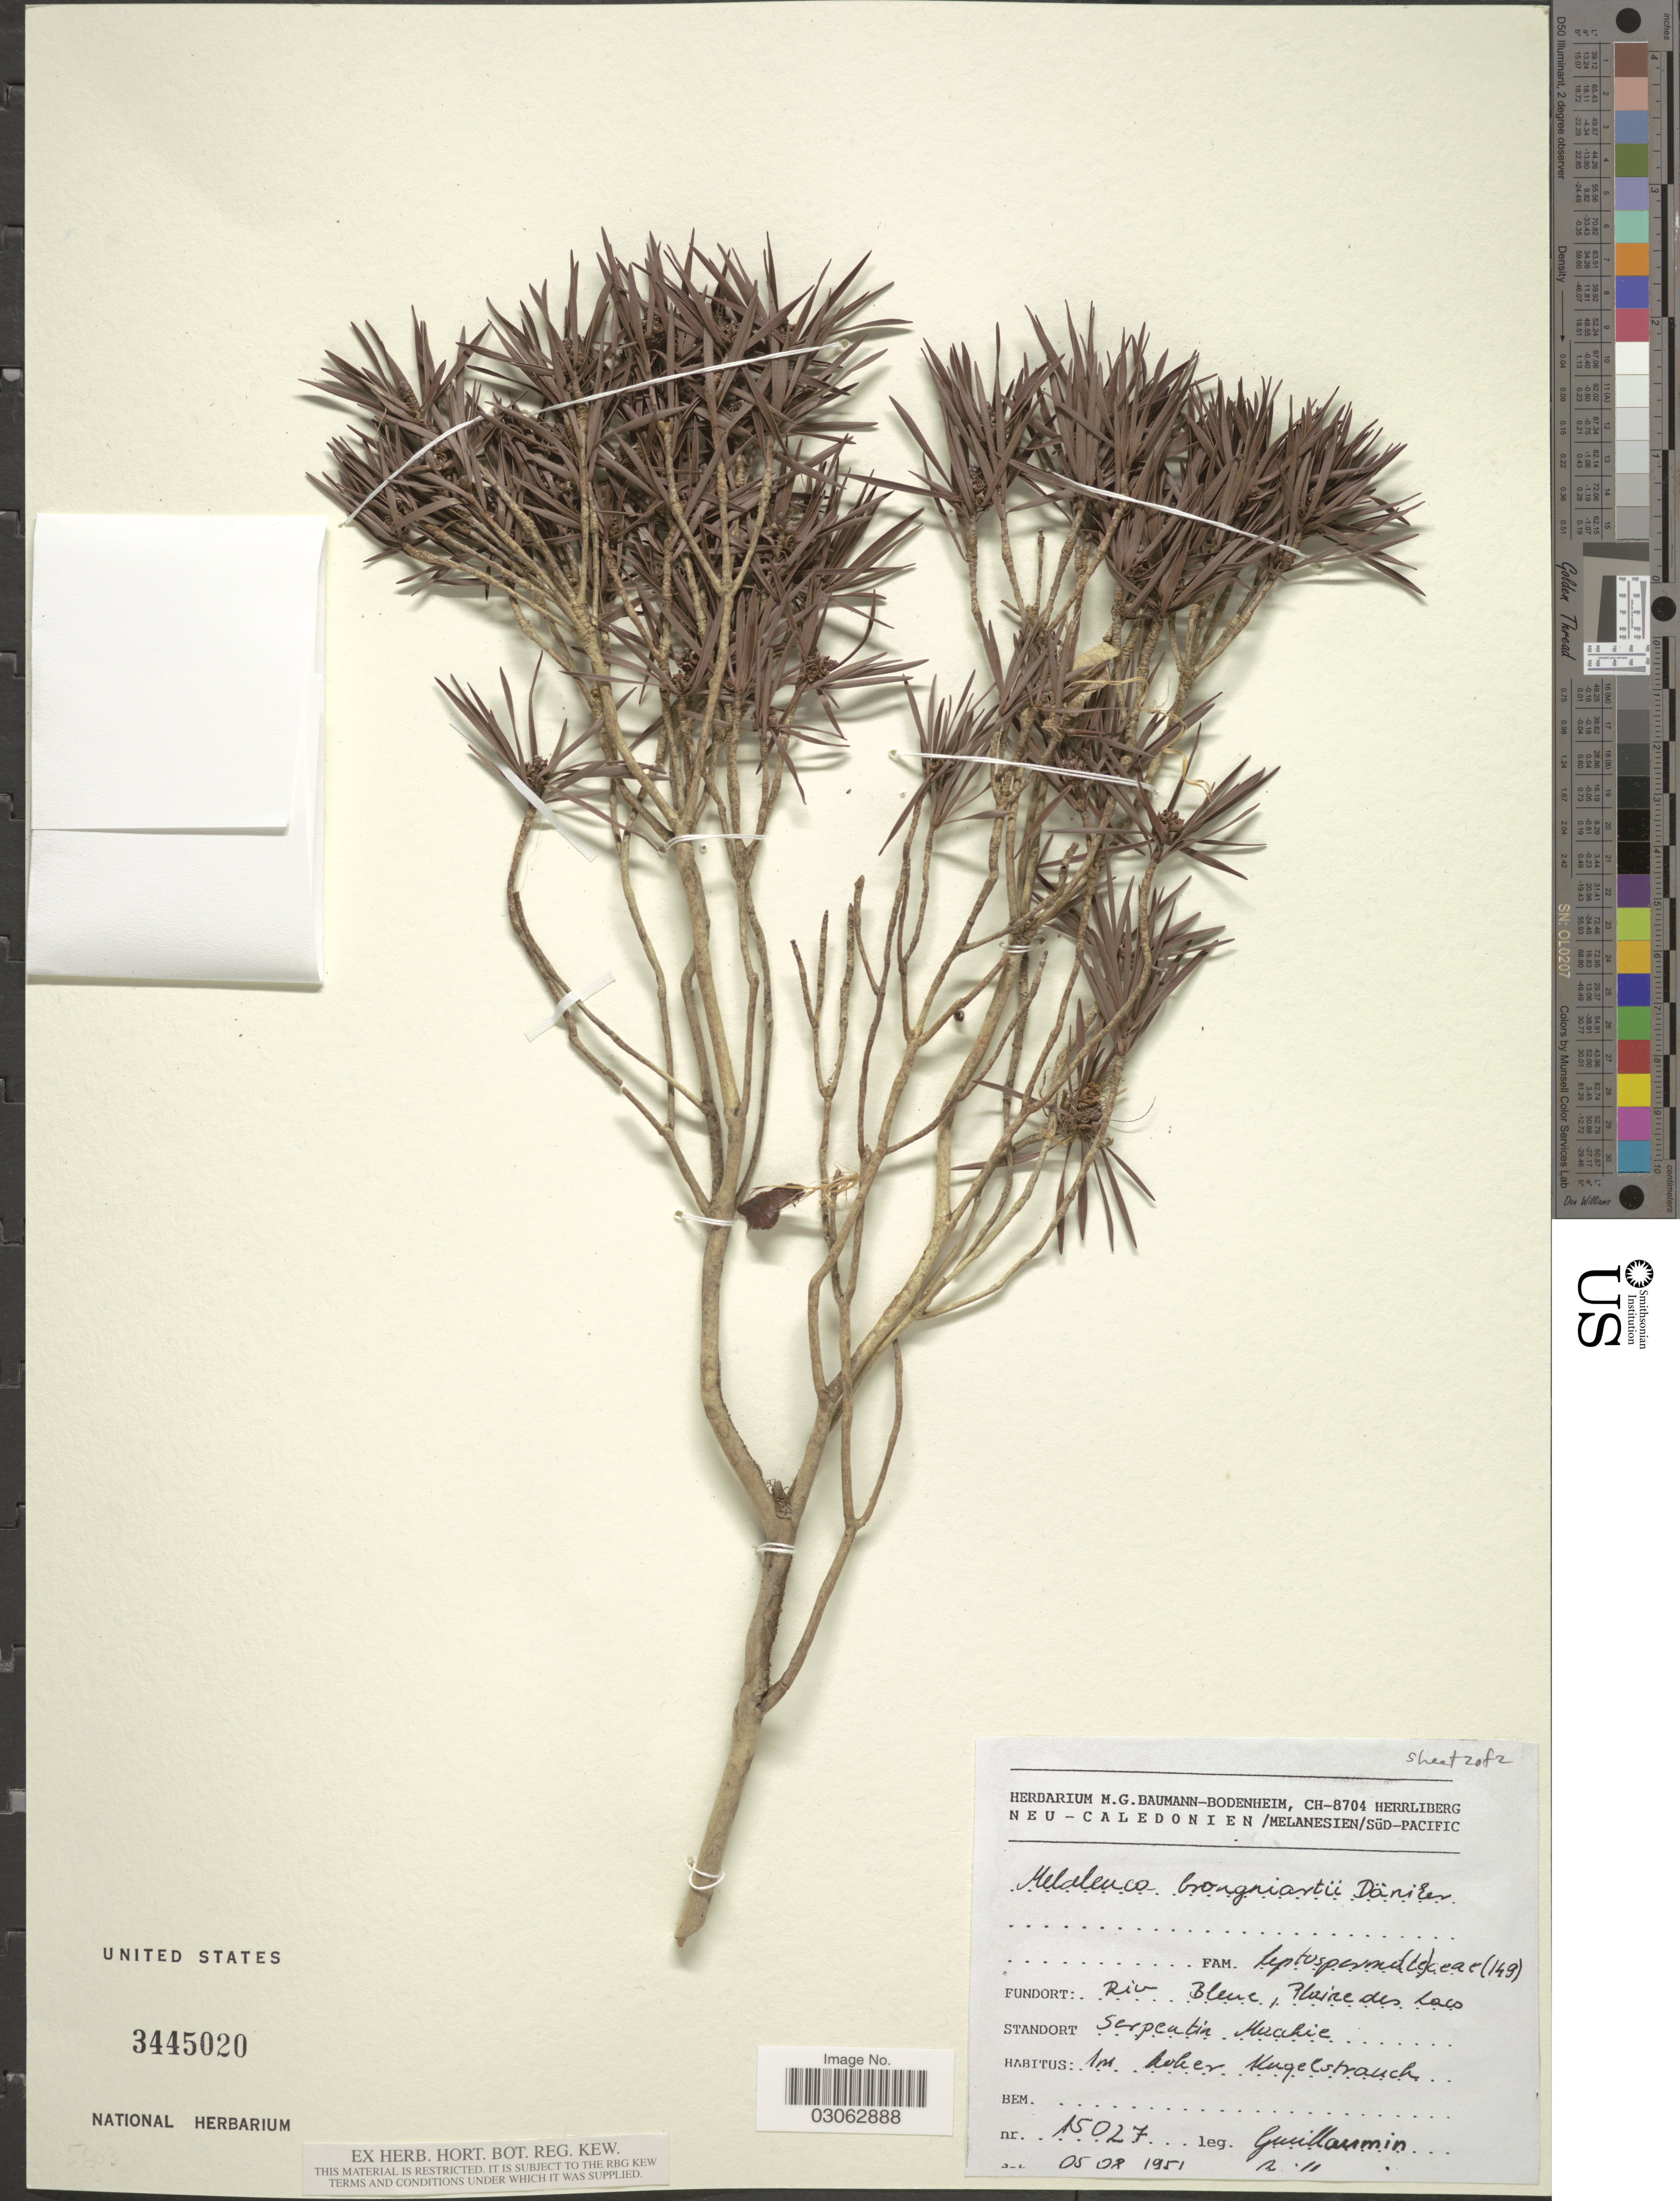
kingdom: Plantae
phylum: Tracheophyta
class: Magnoliopsida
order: Myrtales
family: Myrtaceae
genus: Melaleuca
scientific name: Melaleuca brongniartii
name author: F. Muell.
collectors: A. Guillaumin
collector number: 15027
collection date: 1951-08-05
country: New Caledonia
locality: Fundort: Riv. Bleue, Plaine des Lacs. Serpentin Macchie.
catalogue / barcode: US 3445020